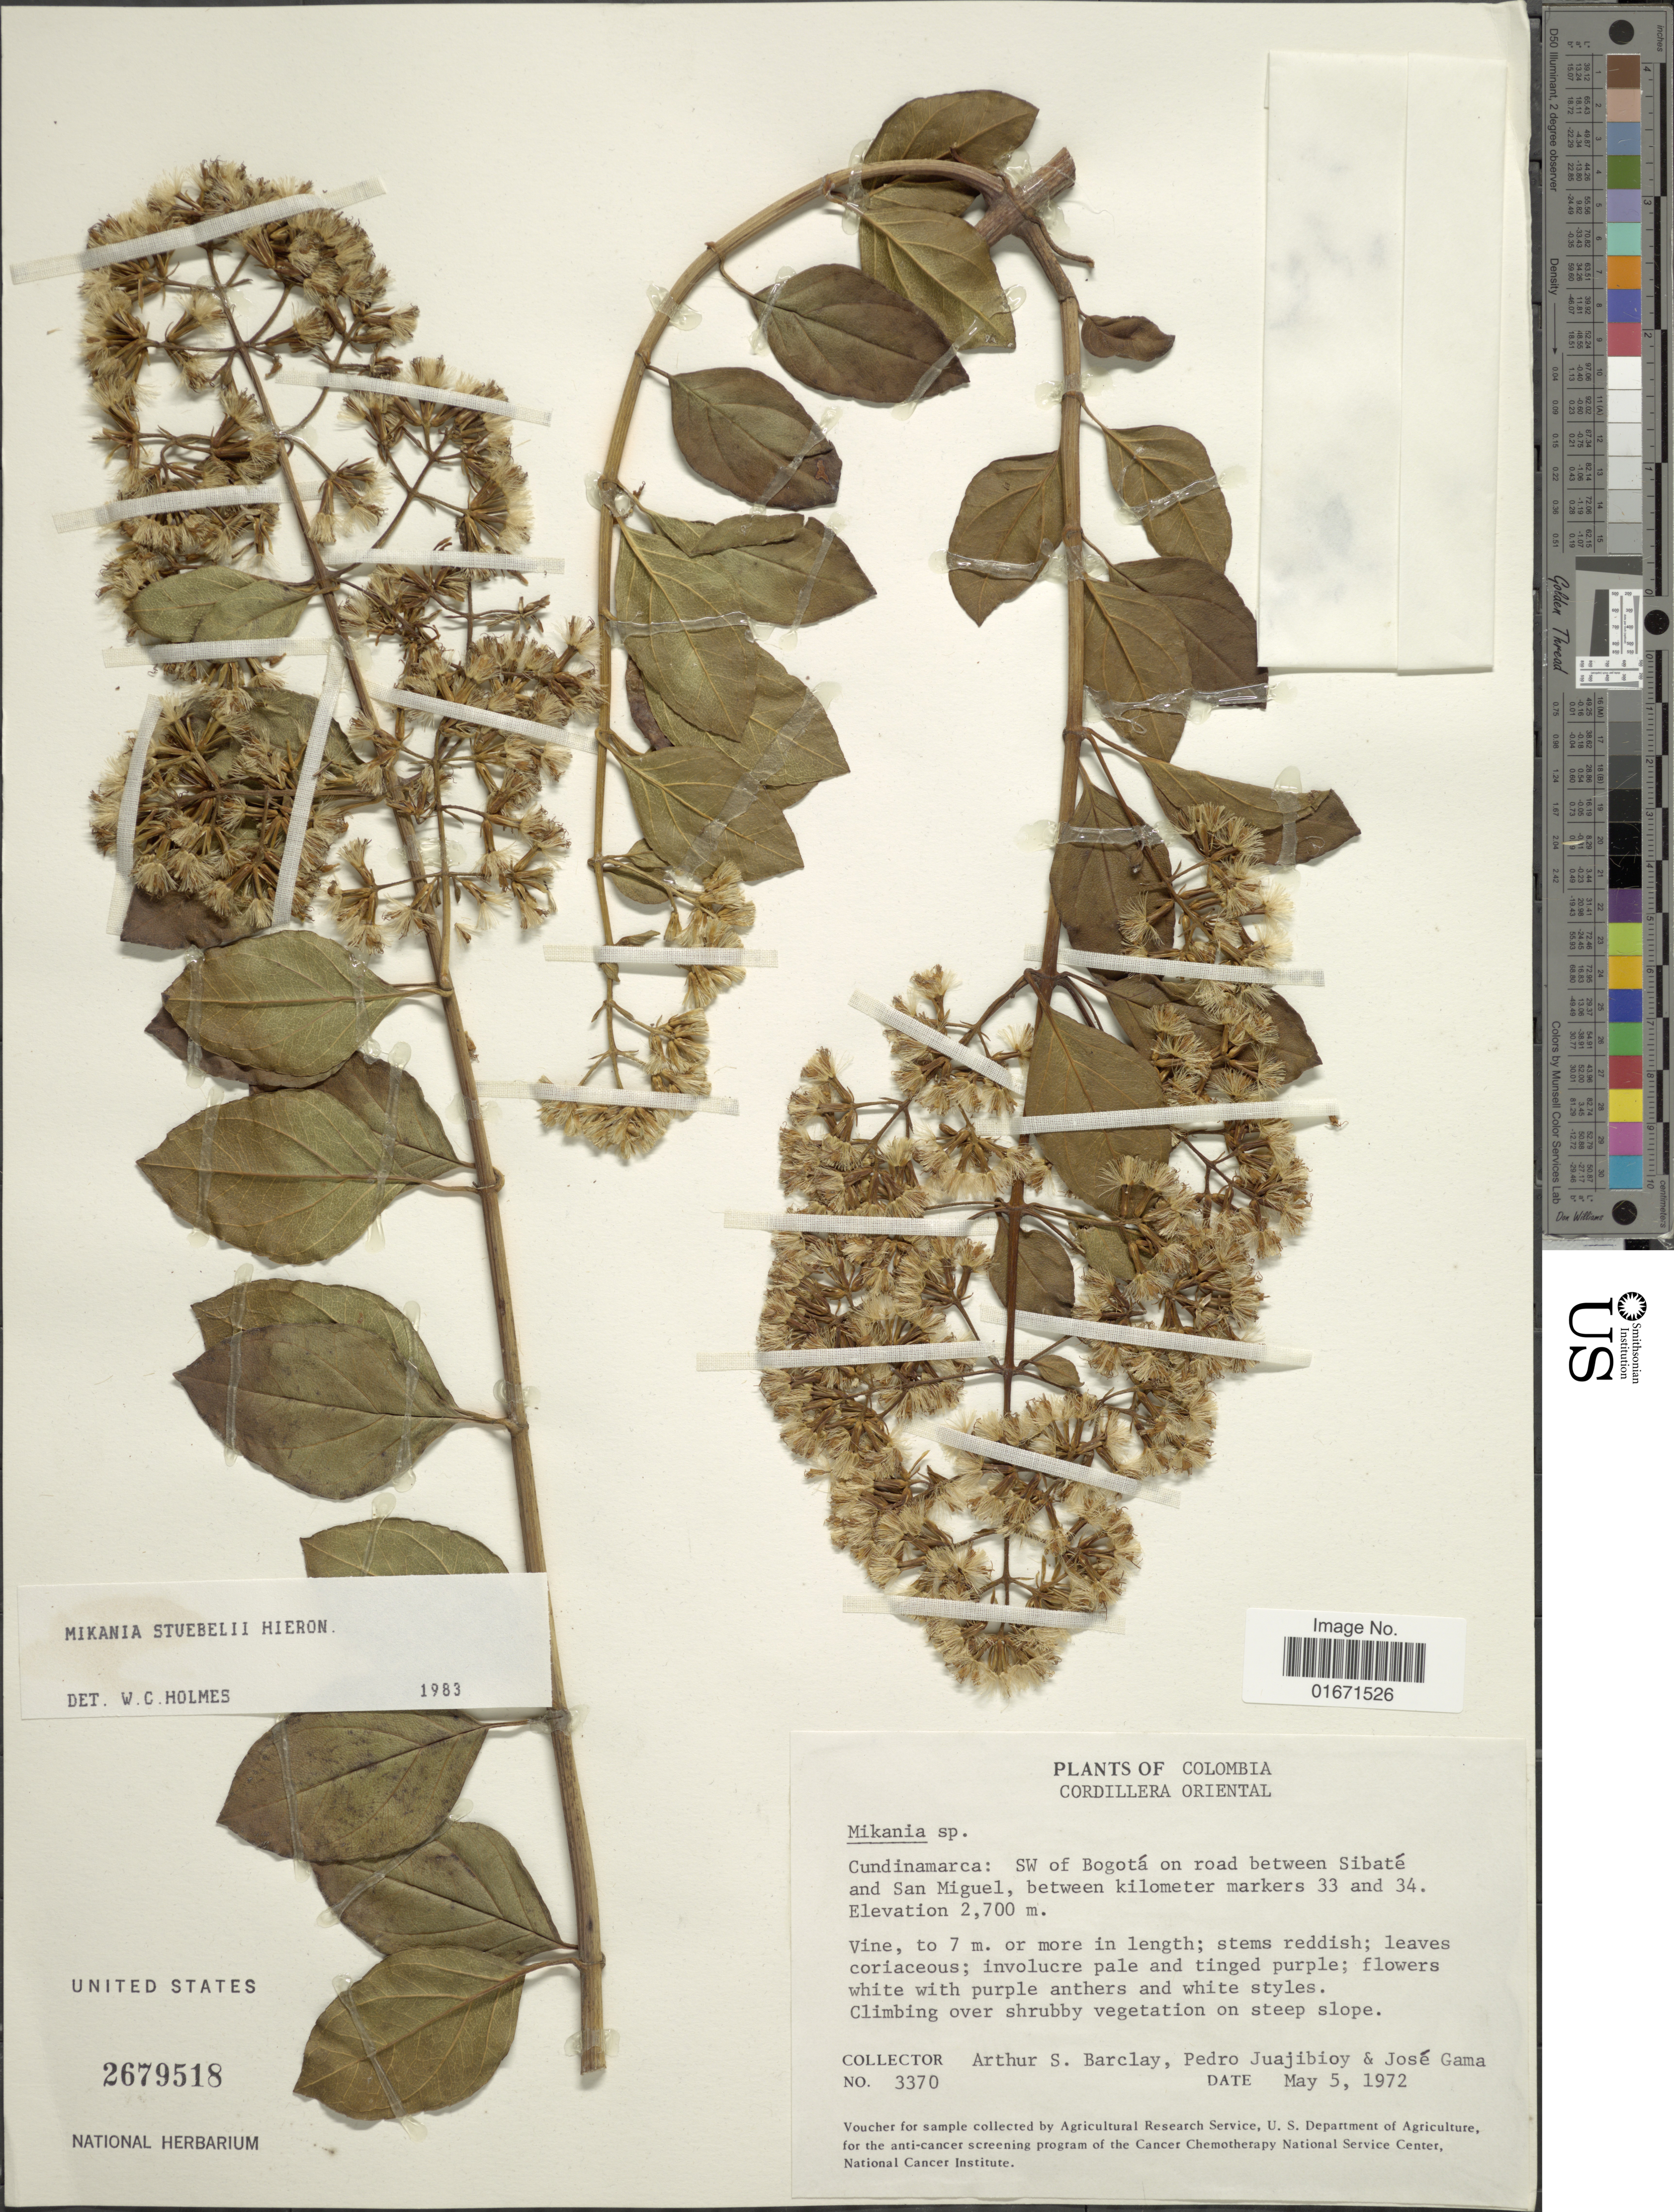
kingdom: Plantae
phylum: Tracheophyta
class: Magnoliopsida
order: Asterales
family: Asteraceae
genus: Mikania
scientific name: Mikania stuebelii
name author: Hieron.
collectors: A. S. Barclay, P. Juajibioy & J. Gama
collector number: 3370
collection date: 1972-05-05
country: Colombia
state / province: Cundinamarca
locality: Cordillera Oriental. Cundinamarca: SW of Bogotá on road between Sibaté and San Miguel, between kilometer markers 33 and 34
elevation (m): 2700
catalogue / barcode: US 2679518